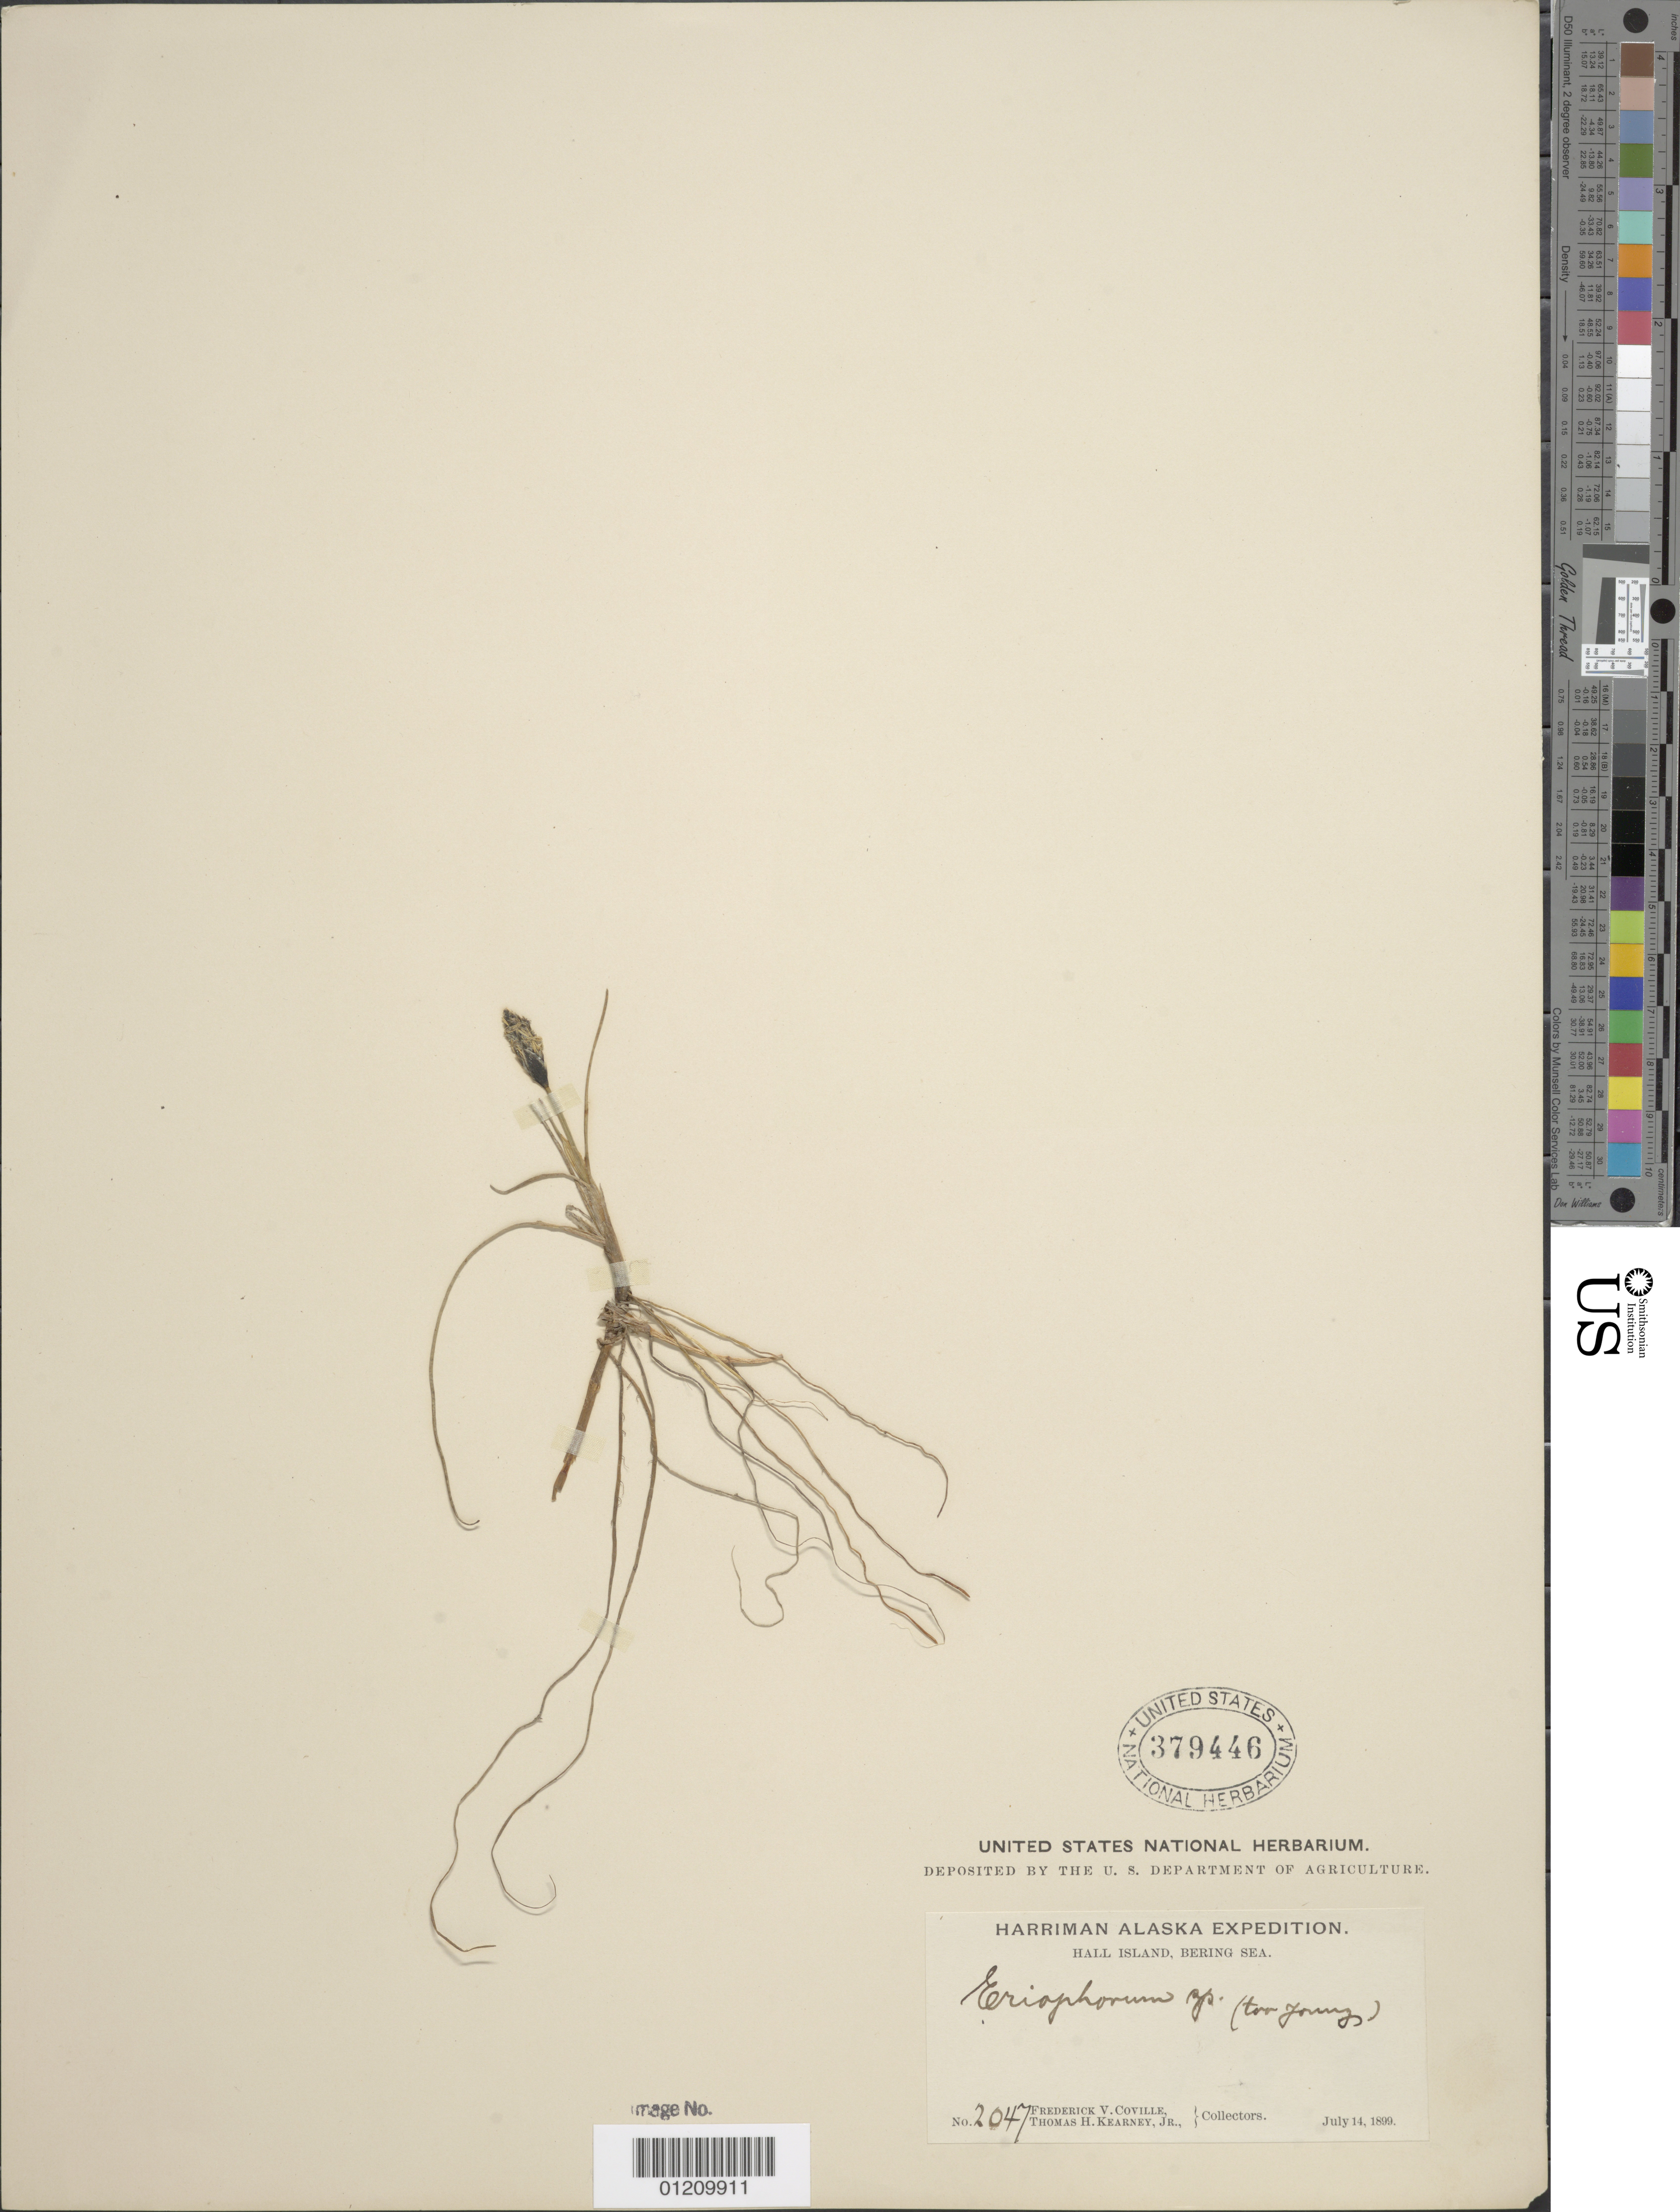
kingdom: Plantae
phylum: Tracheophyta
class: Liliopsida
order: Poales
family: Cyperaceae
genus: Eriophorum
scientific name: Eriophorum sp.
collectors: F. V. Coville & T. H. Kearney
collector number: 2047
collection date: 1899-07-14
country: United States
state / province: Alaska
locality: Hall Island, Bering Sea.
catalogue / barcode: US 379446